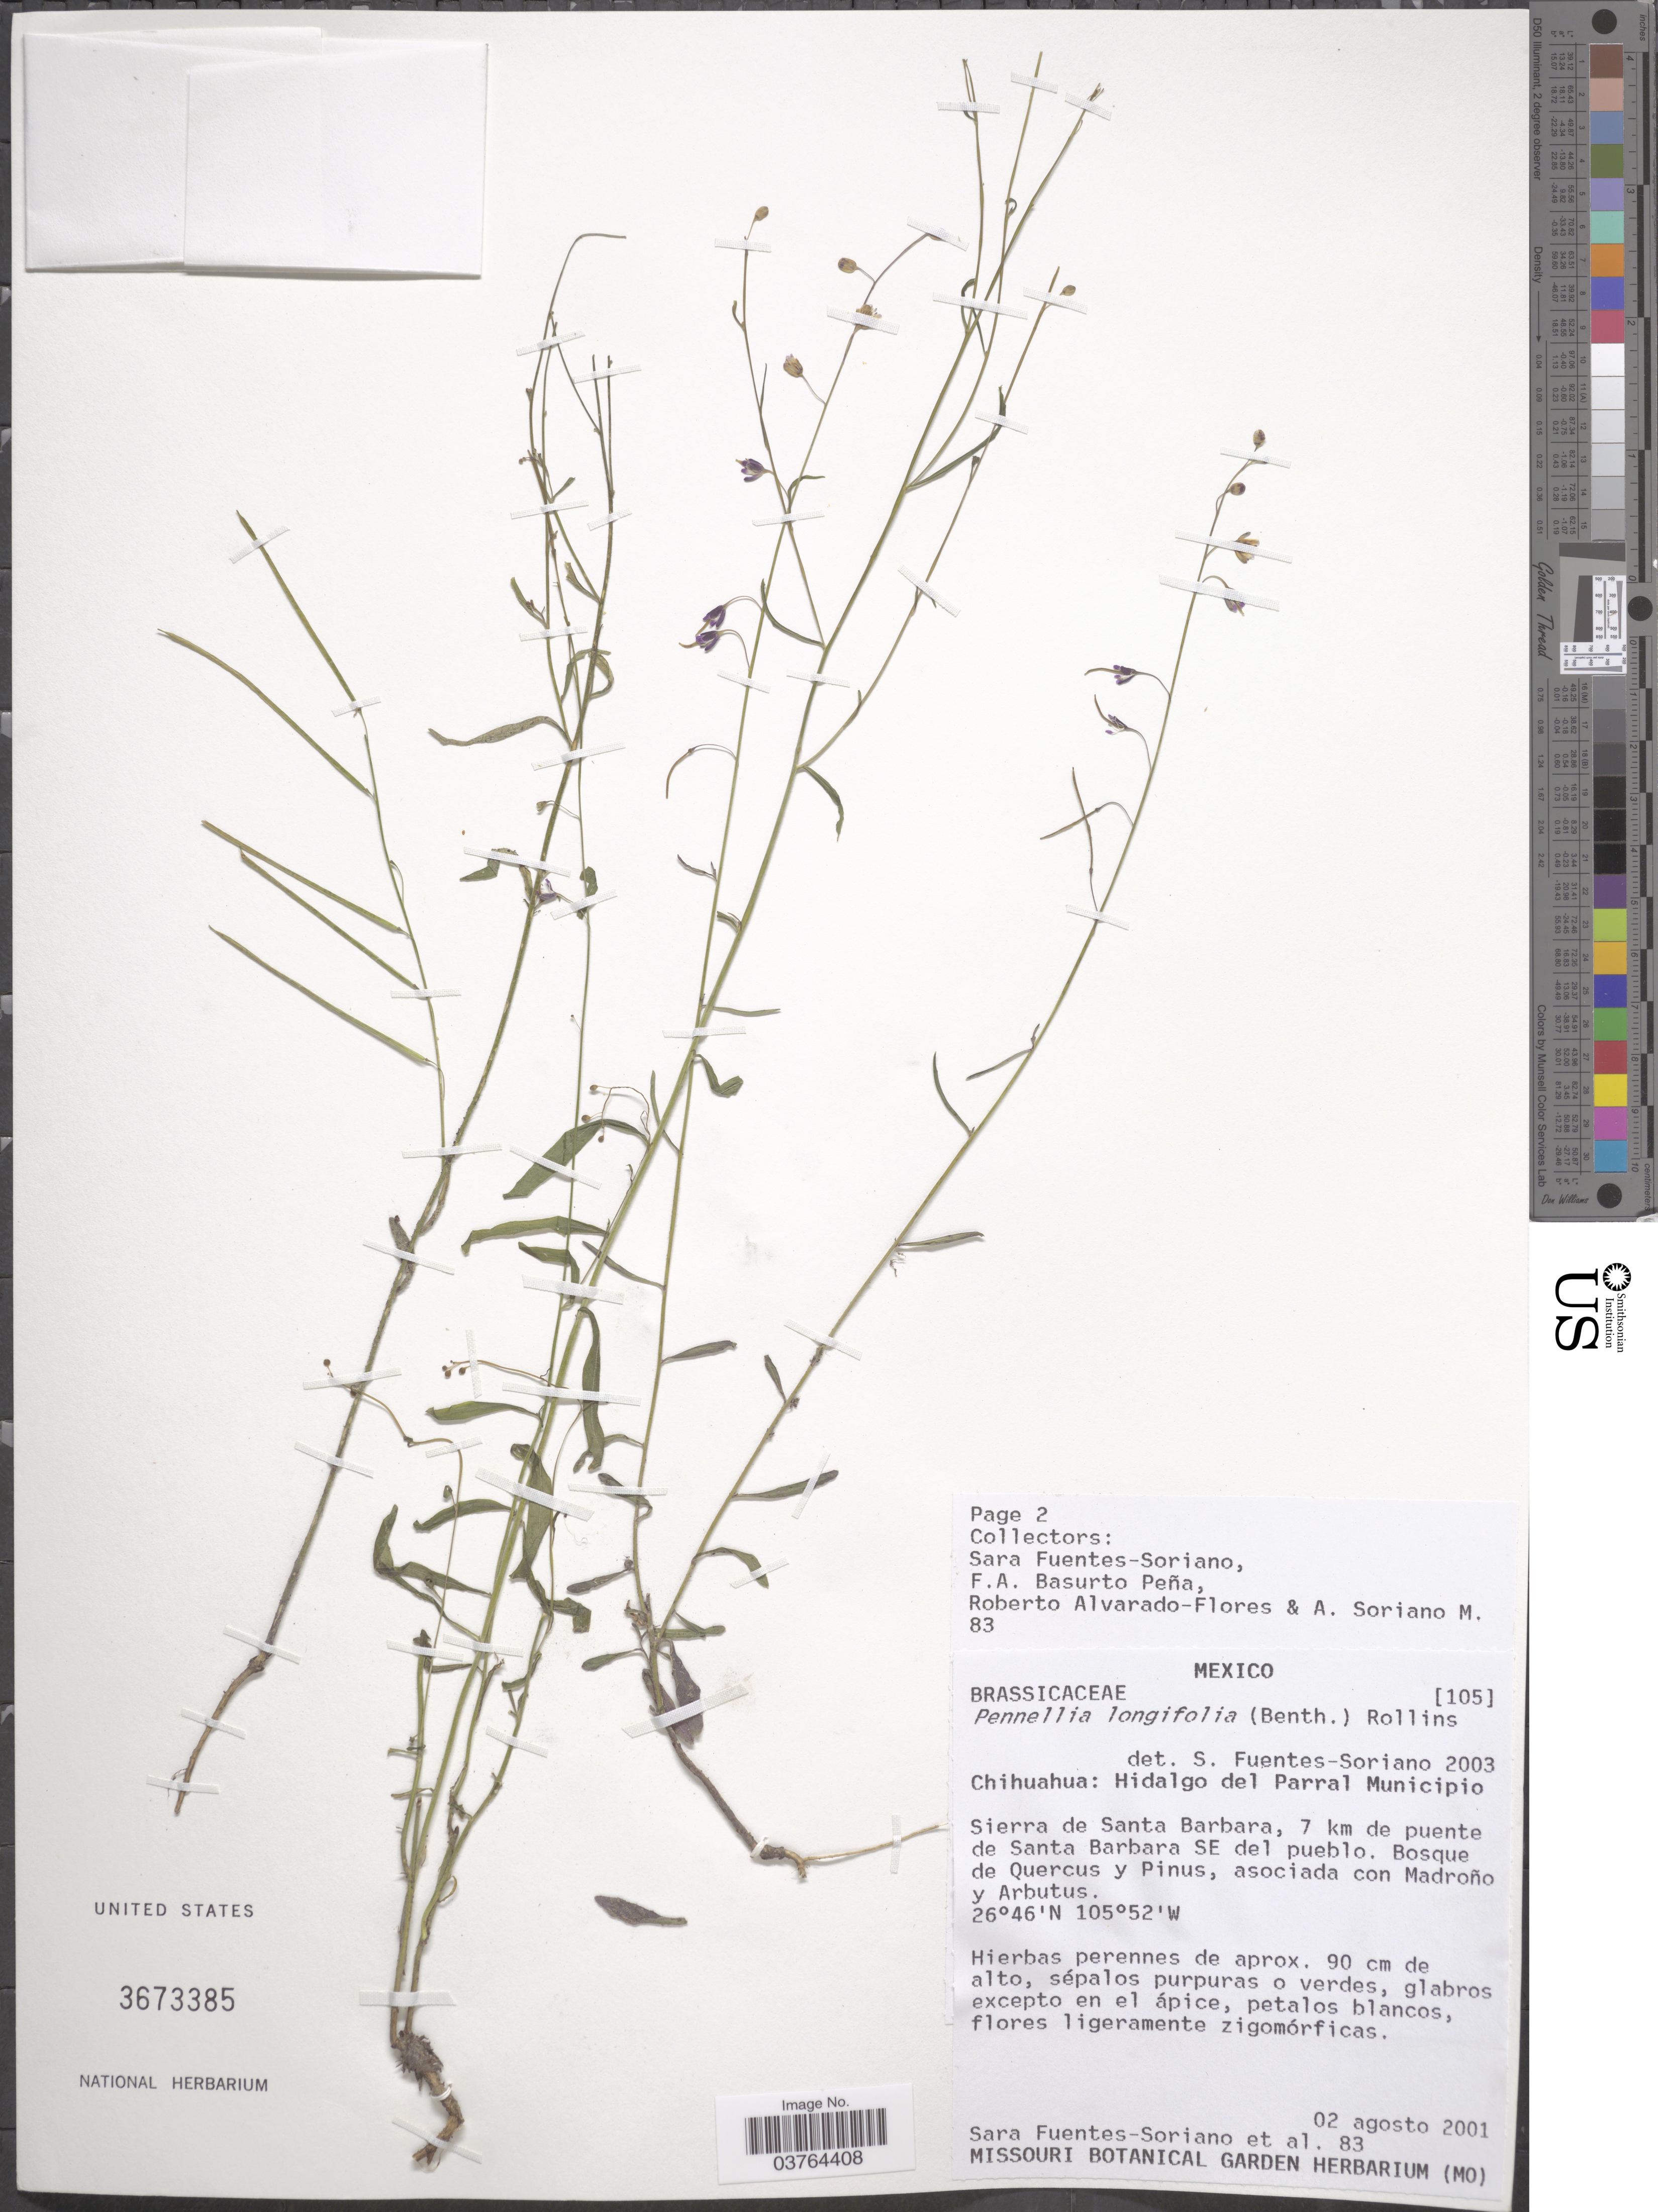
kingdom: Plantae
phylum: Tracheophyta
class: Magnoliopsida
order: Brassicales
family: Brassicaceae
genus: Pennellia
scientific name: Pennellia longifolia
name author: (Benth.) Rollins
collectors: S. Fuentes-Soriano, F. Basurto, R. Alvarado & A. Soriano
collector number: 83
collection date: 2001-08-02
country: Mexico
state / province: Chihuahua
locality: Hidalgo del Parral Municipio. Sierra de Santa Barbara, 7 km de puente de Santa Barbara SE del pueblo.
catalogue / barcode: US 3673385